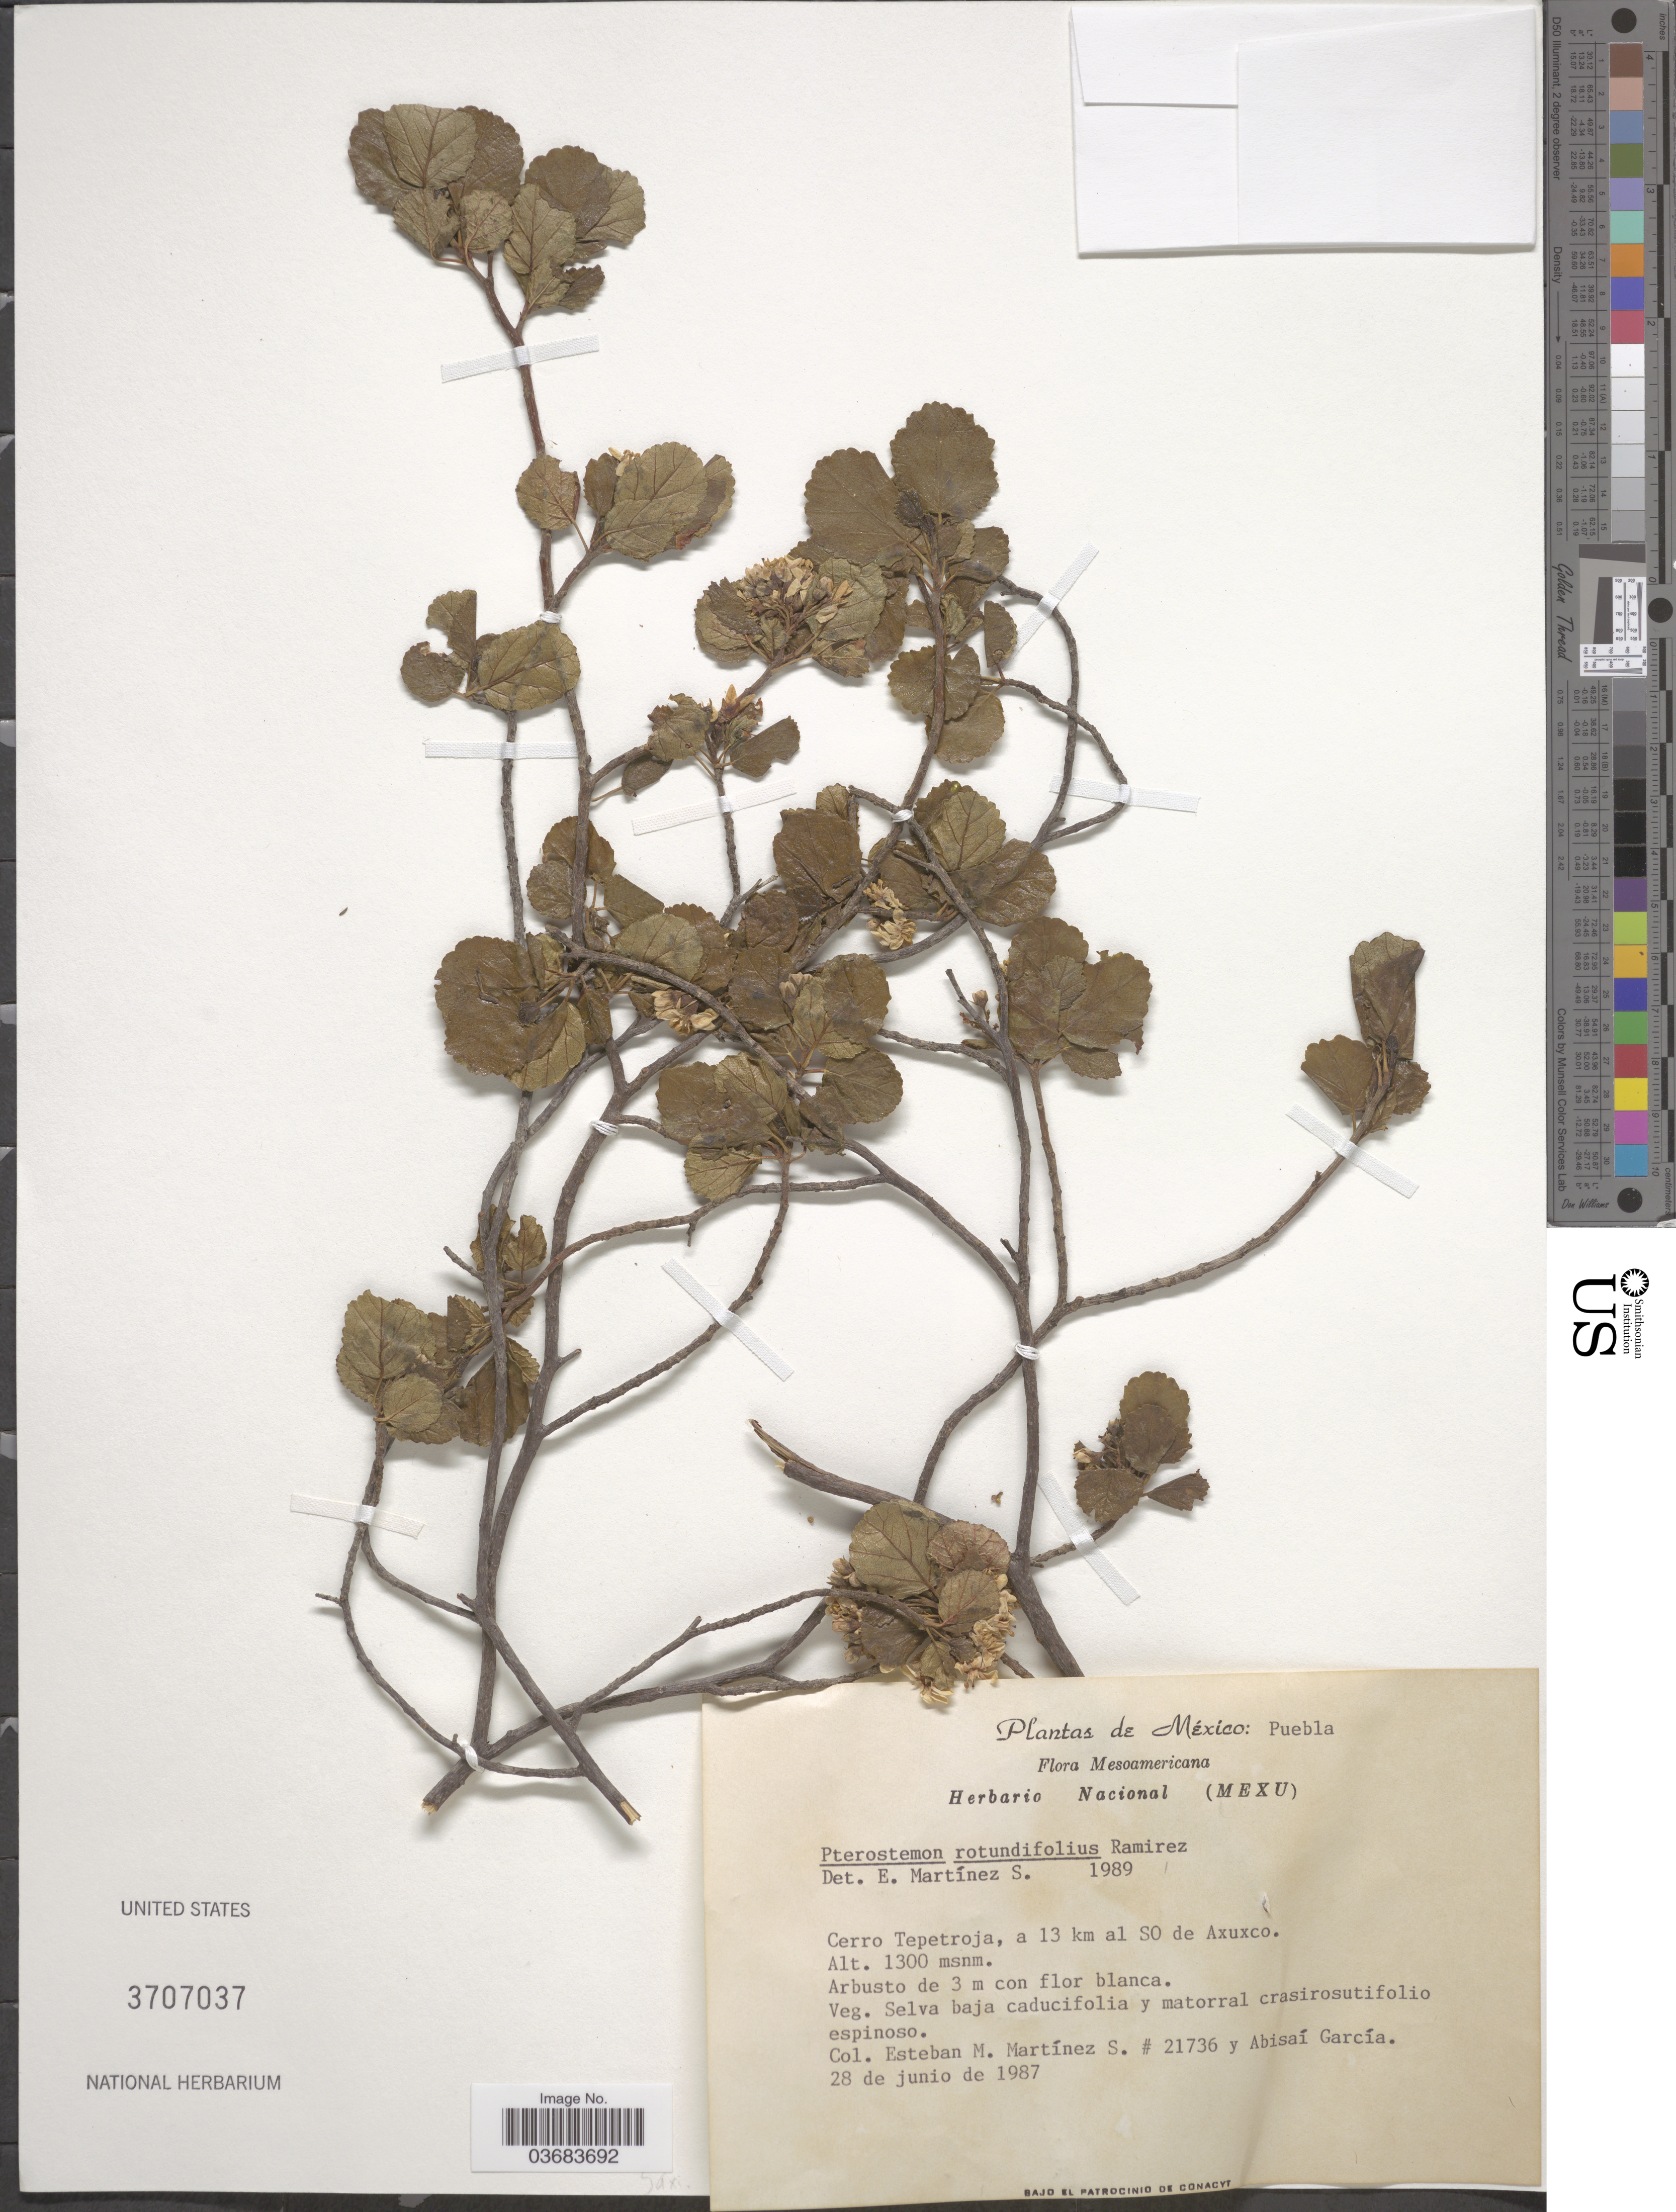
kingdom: Plantae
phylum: Tracheophyta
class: Magnoliopsida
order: Saxifragales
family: Iteaceae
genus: Pterostemon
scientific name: Pterostemon rotundifolius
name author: Ramírez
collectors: E. M. Martínez S. & A. Garcia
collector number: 21736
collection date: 1987-06-28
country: Mexico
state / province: Puebla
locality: Mesoamericana. Cerro Tepetroja, a 13 km al SO de Axuxco.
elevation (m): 1300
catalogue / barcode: US 3707037